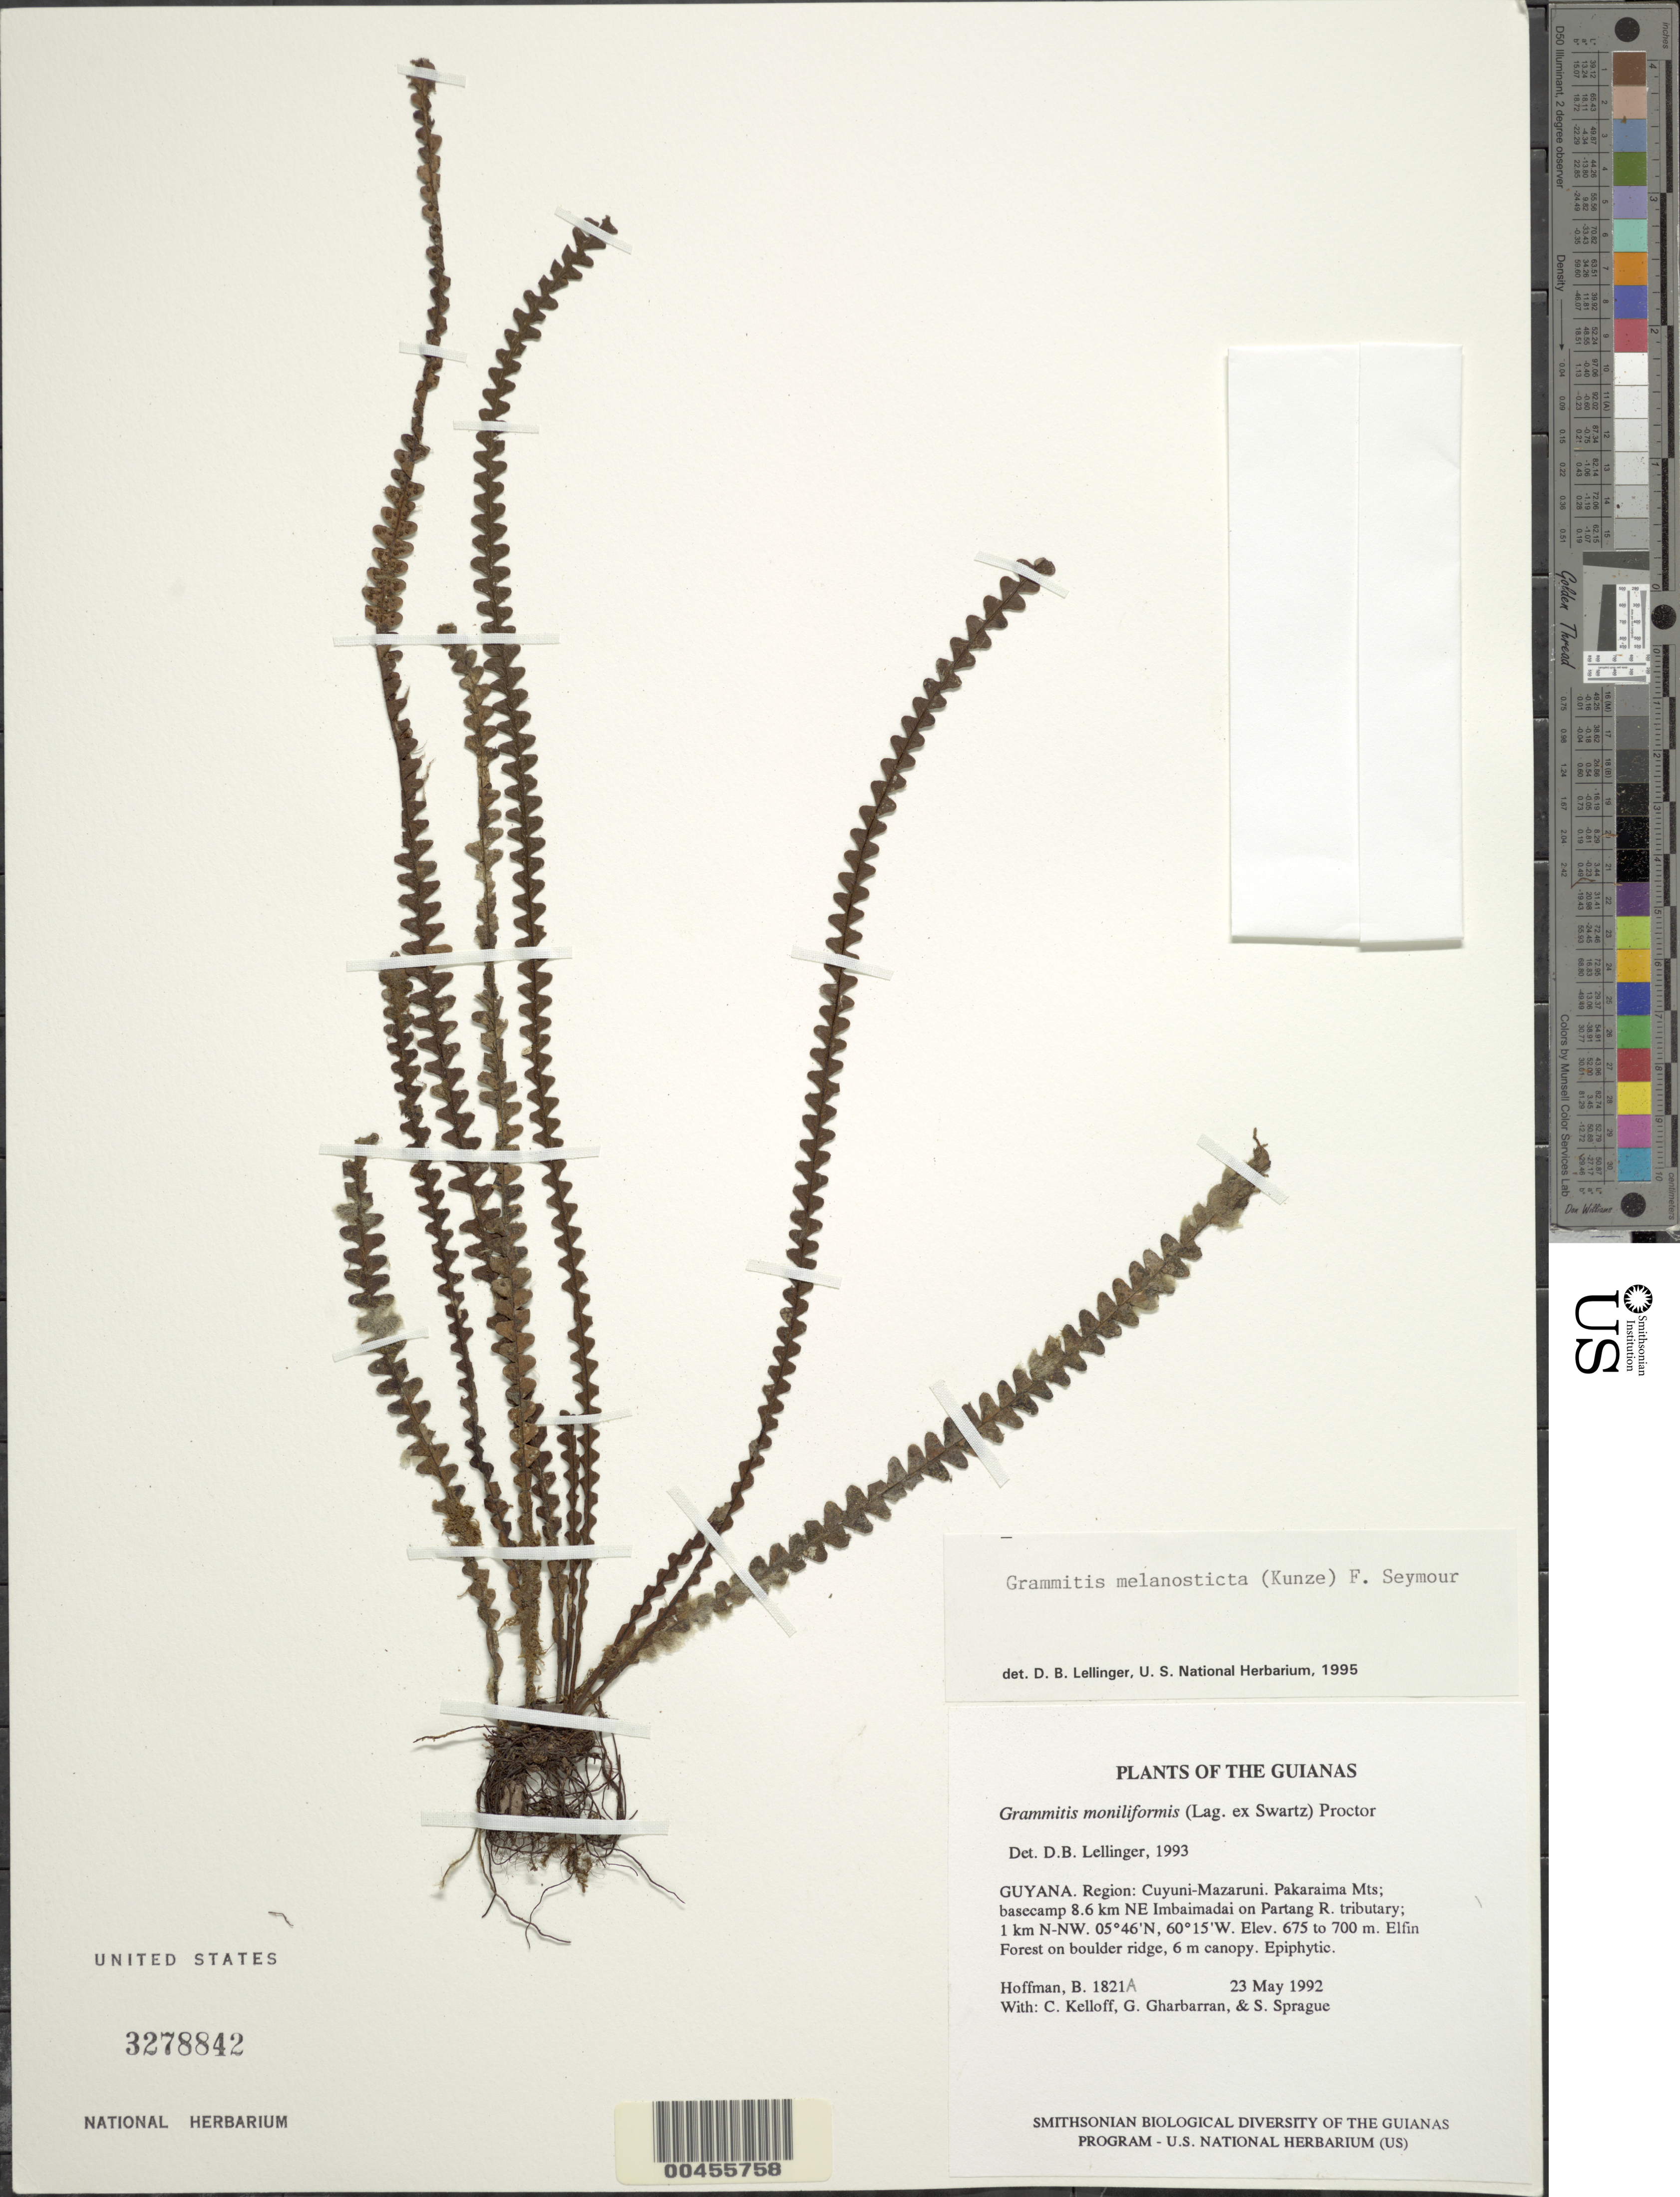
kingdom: Plantae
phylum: Tracheophyta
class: Polypodiopsida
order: Polypodiales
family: Polypodiaceae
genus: Melpomene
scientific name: Melpomene melanosticta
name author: (Kunze) A.R. Sm. & R.C. Moran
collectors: B. Hoffman, C. L. Kelloff, G. Gharbarran & S. Sprague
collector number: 1821 a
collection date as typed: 23 May 1992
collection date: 1992-05-23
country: Guyana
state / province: Cuyuni-Mazaruni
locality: Pakaraima Mts; basecamp 8.6 km NE Imbaimadai on Partang River tributary; 1 km NNW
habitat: Elfin Forest on boulder ridge, 6 m canopy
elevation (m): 675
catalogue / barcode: US 3278842